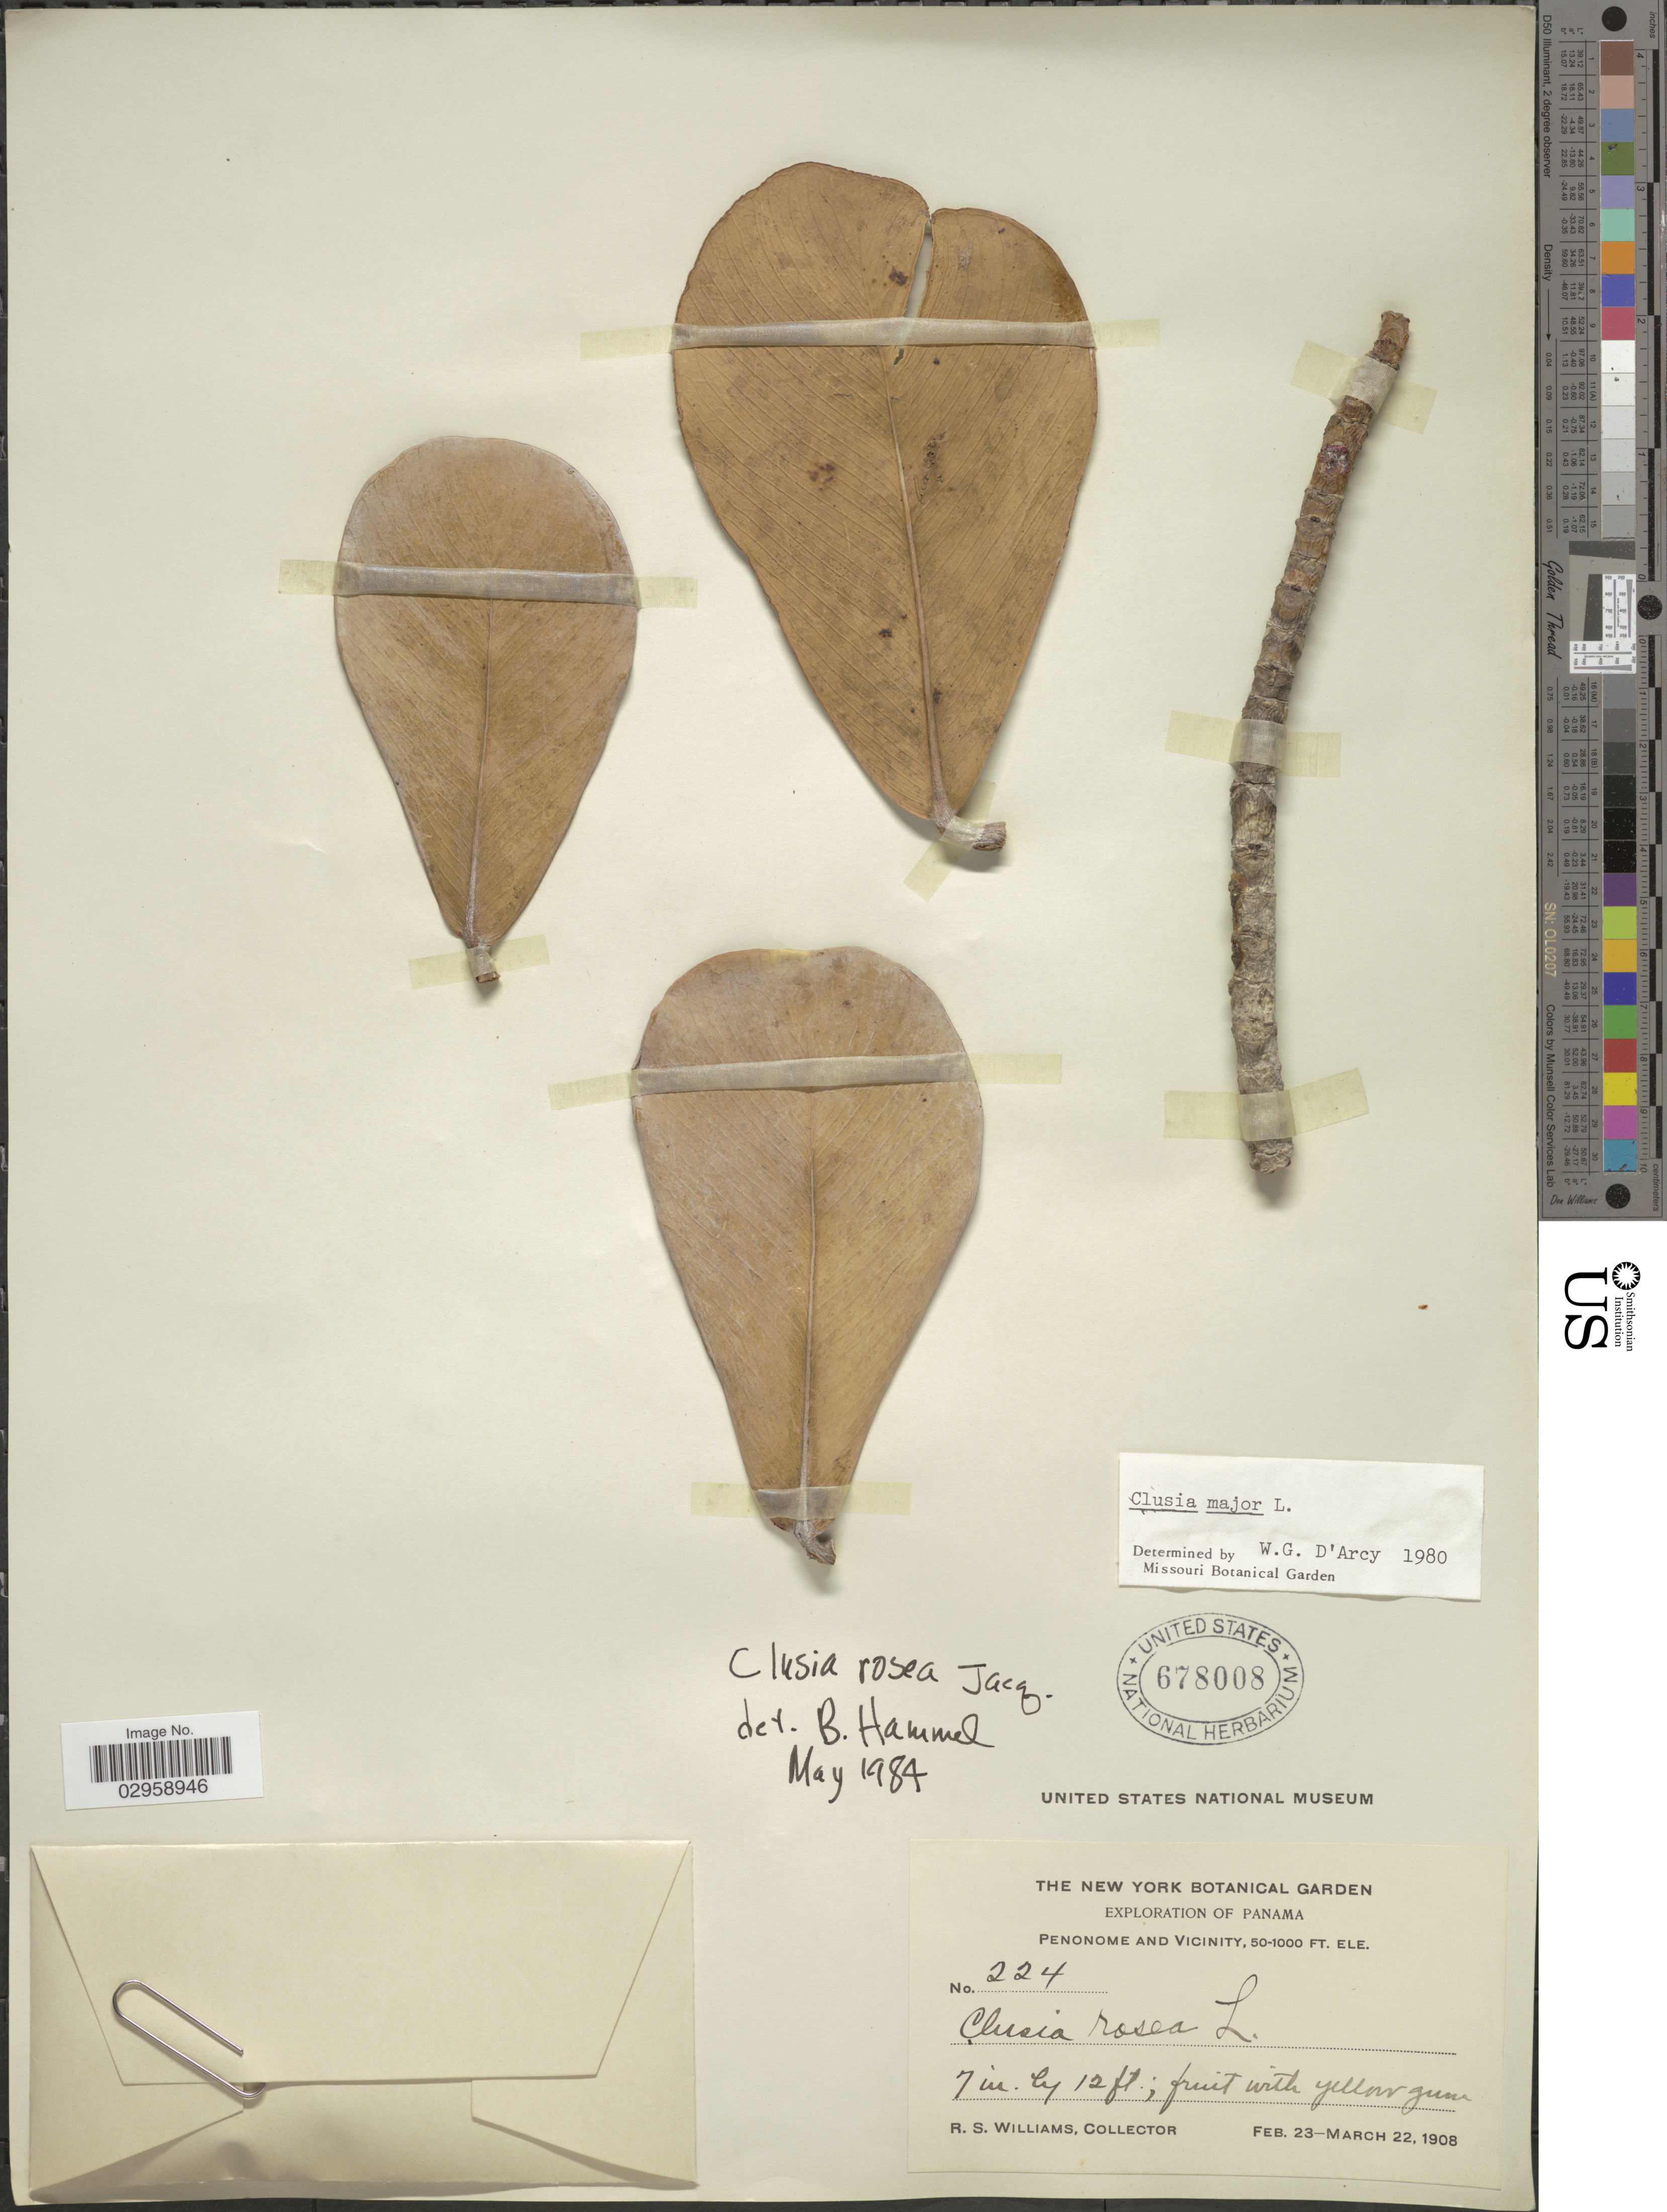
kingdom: Plantae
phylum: Tracheophyta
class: Magnoliopsida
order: Malpighiales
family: Clusiaceae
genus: Clusia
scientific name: Clusia rosea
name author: Jacq.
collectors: R. S. Williams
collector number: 224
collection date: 1908-02-23/1908-03-22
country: Panama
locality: Penonome and Vicinity.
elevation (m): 15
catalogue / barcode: US 678008